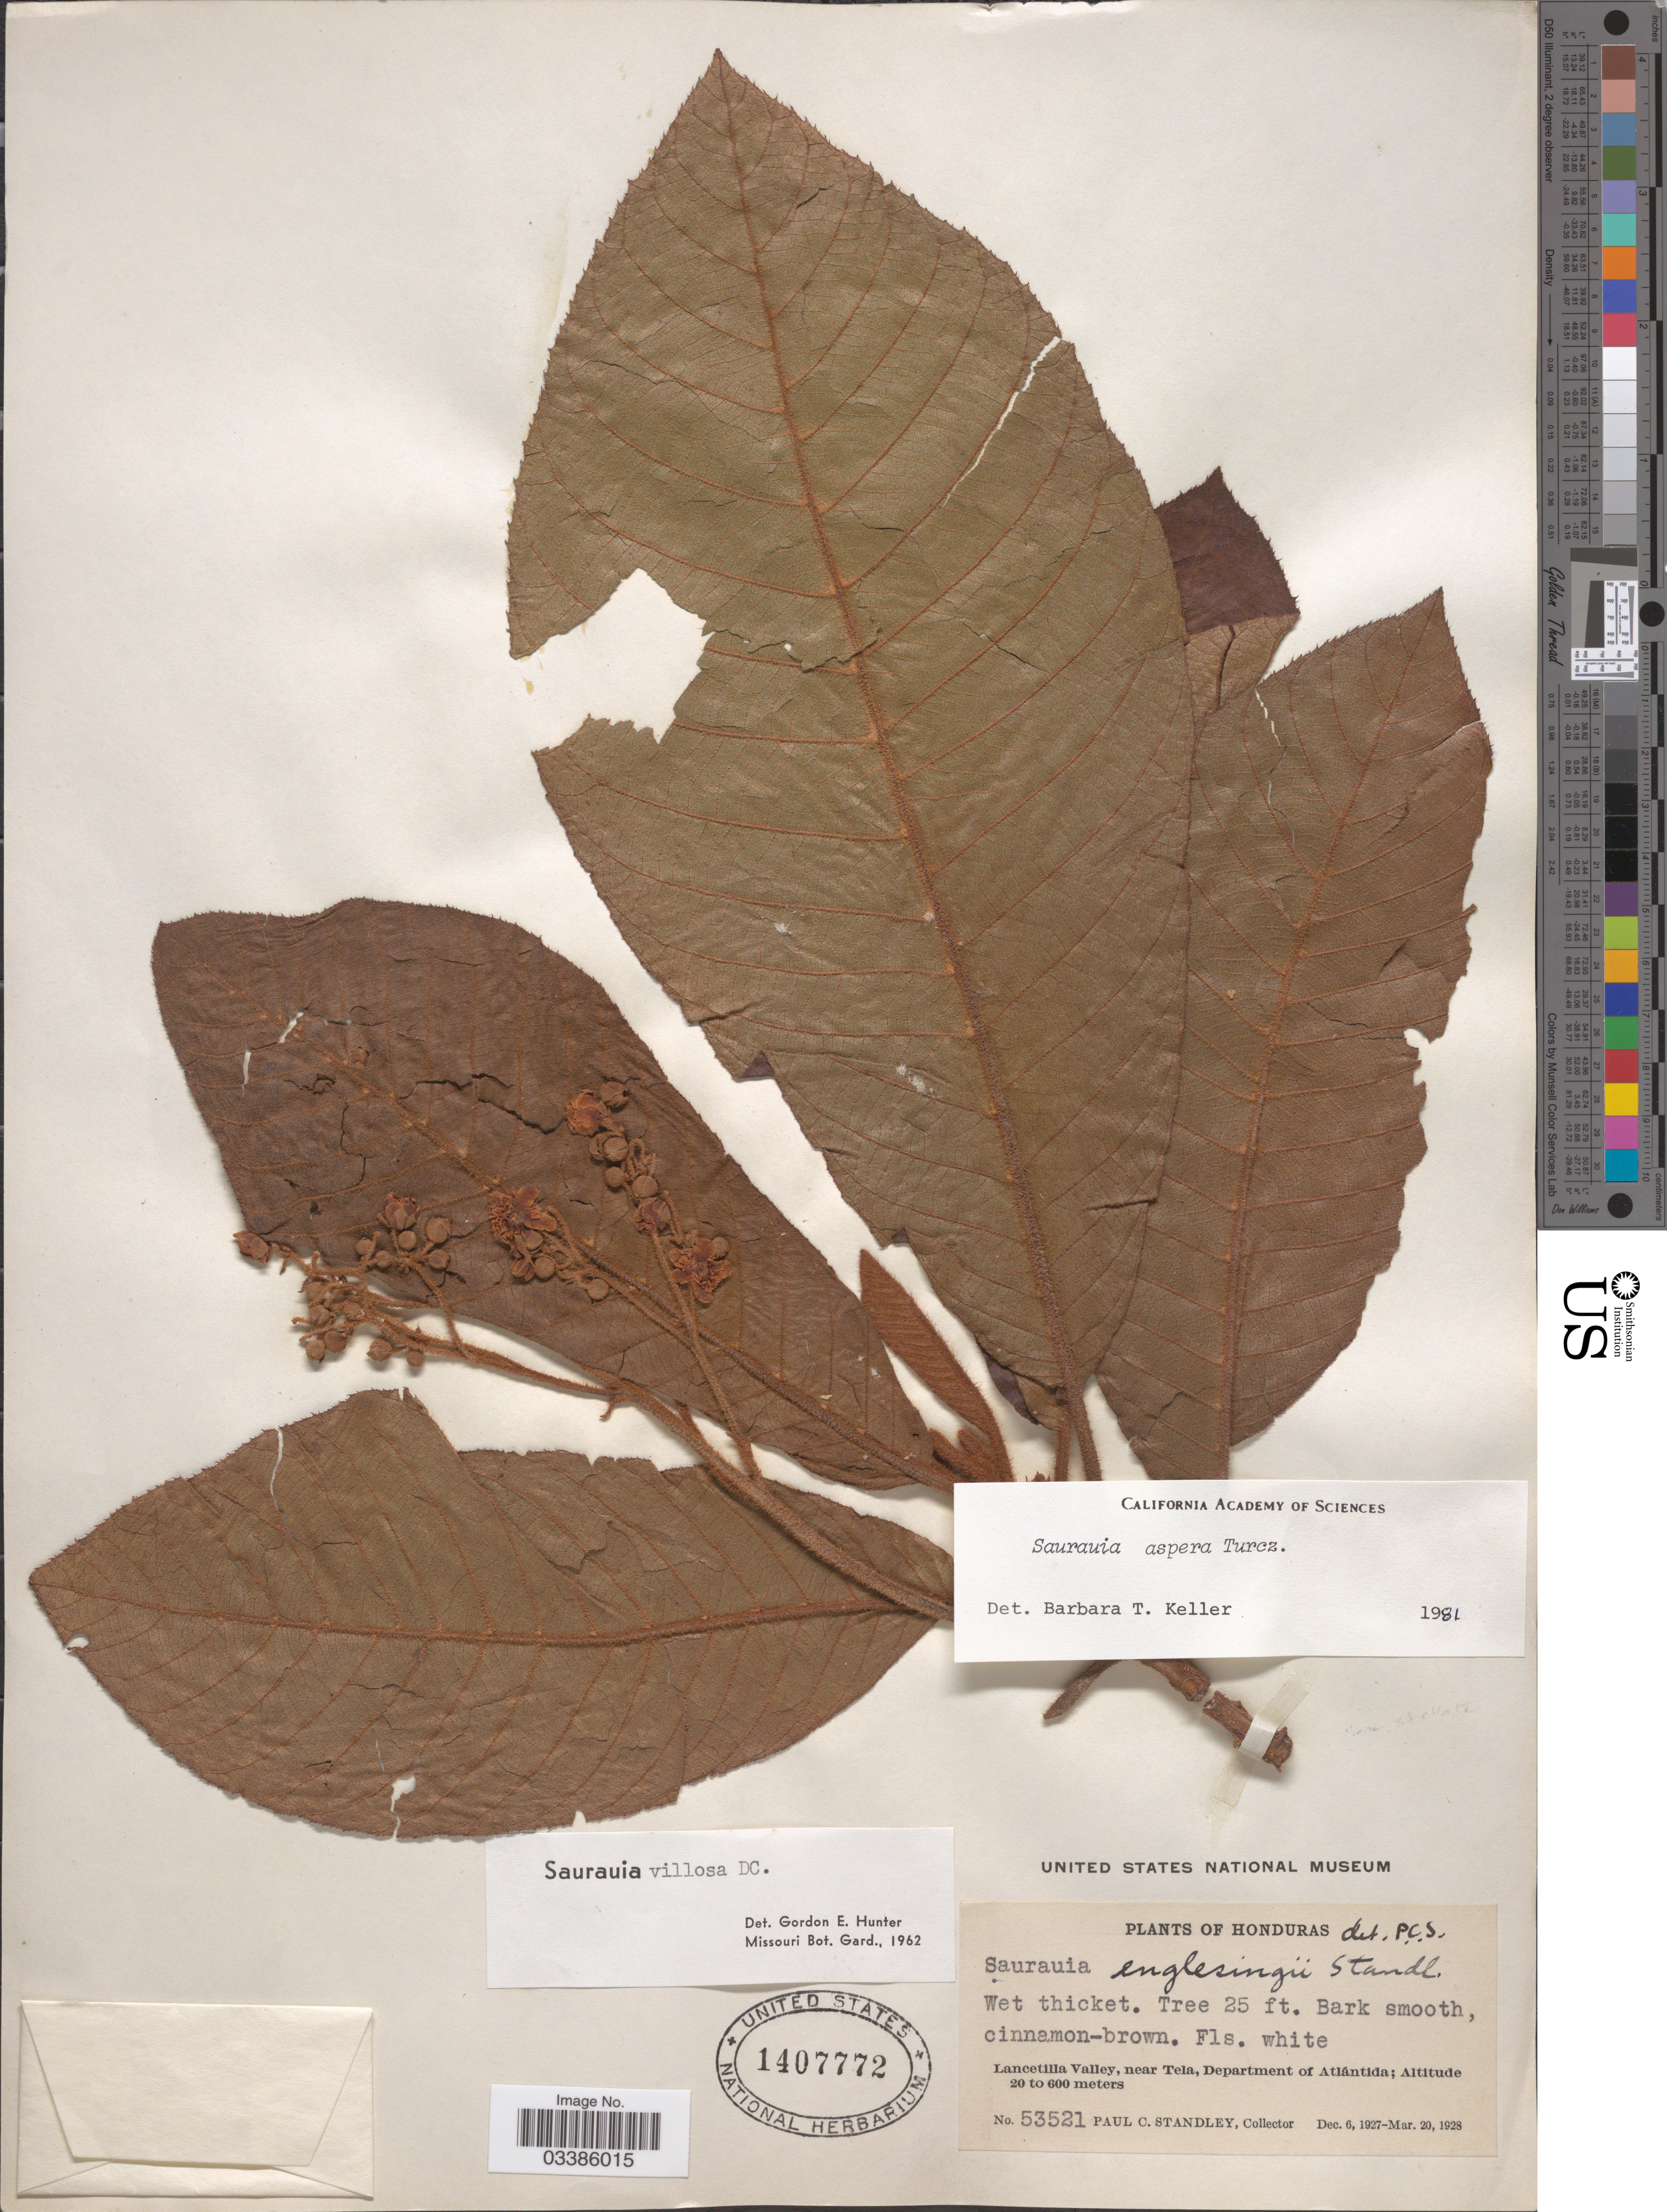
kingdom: Plantae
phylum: Tracheophyta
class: Magnoliopsida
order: Ericales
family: Actinidiaceae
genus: Saurauia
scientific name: Saurauia aspera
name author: Turcz.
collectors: P. C. Standley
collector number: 53521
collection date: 1927-12-06/1928-03-20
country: Honduras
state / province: Atlántida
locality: Lancetilla Valley, near Tela, Department of Atlántida.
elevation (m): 20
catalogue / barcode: US 1407772